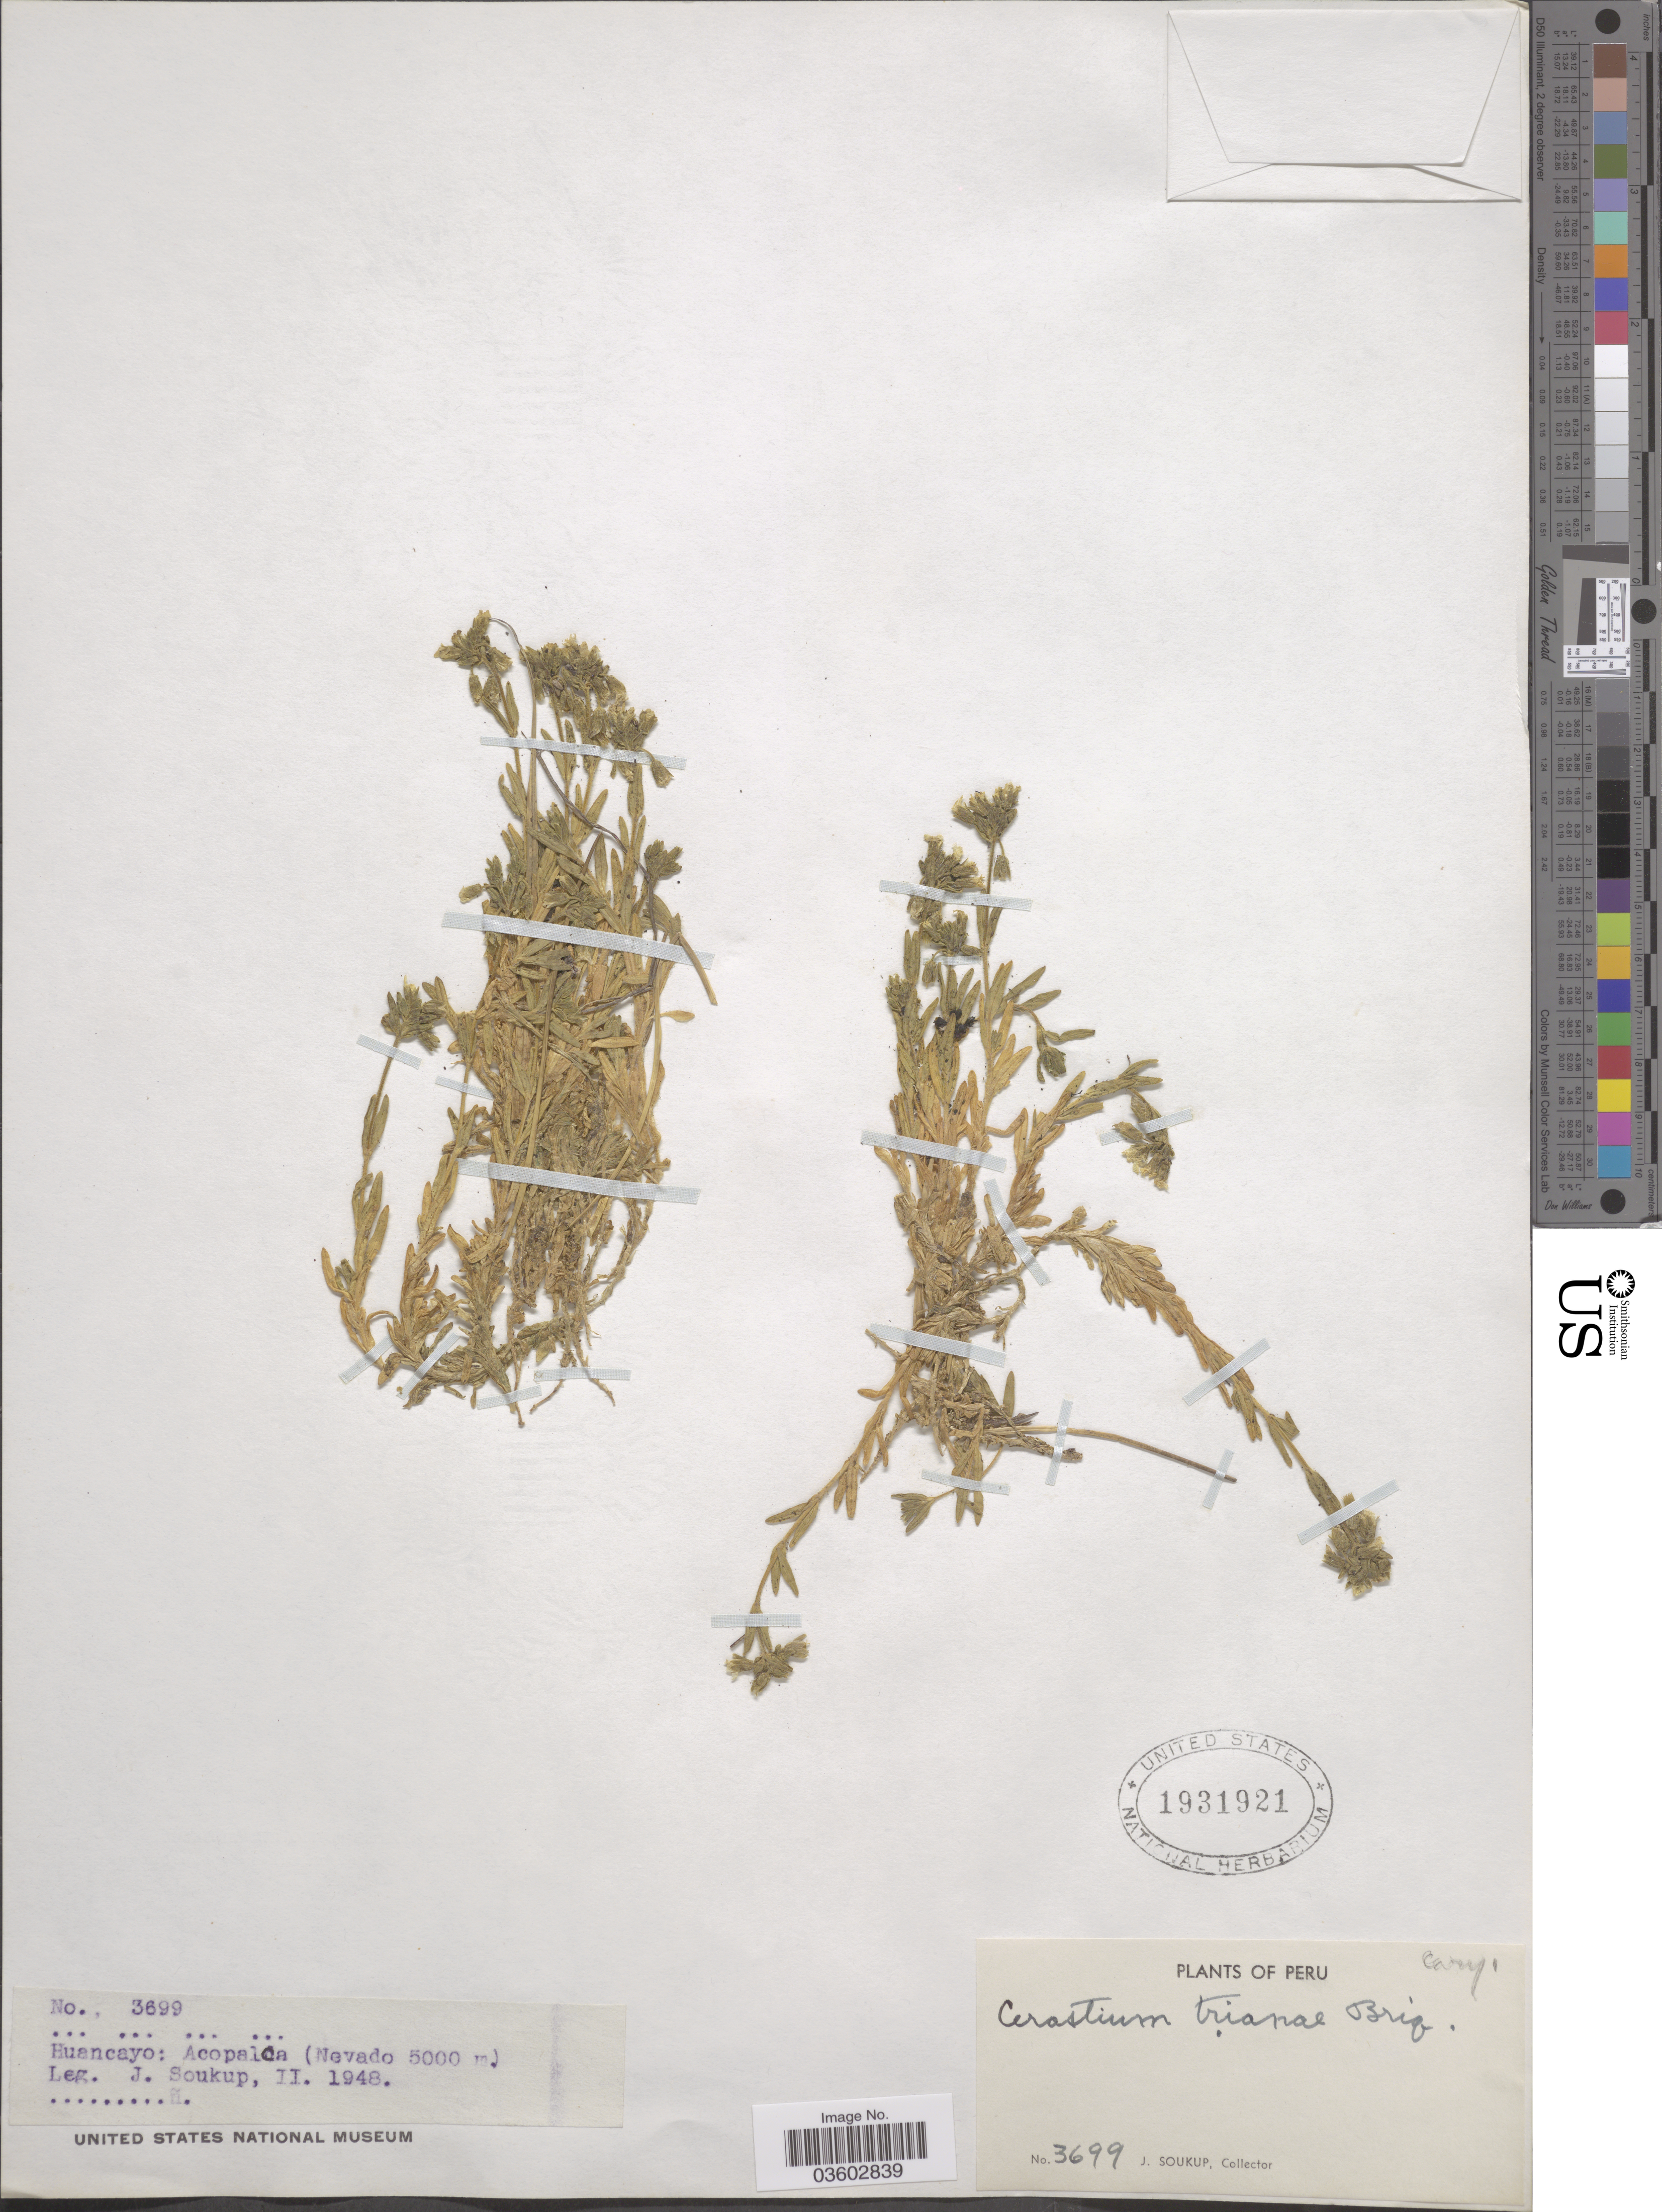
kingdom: Plantae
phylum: Tracheophyta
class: Magnoliopsida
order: Caryophyllales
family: Caryophyllaceae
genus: Cerastium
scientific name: Cerastium trianae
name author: Briq.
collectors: J. Soukup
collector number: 3699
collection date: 1948-02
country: Peru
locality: Huancayo: Acopalca. (Nevado).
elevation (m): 5000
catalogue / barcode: US 1931921